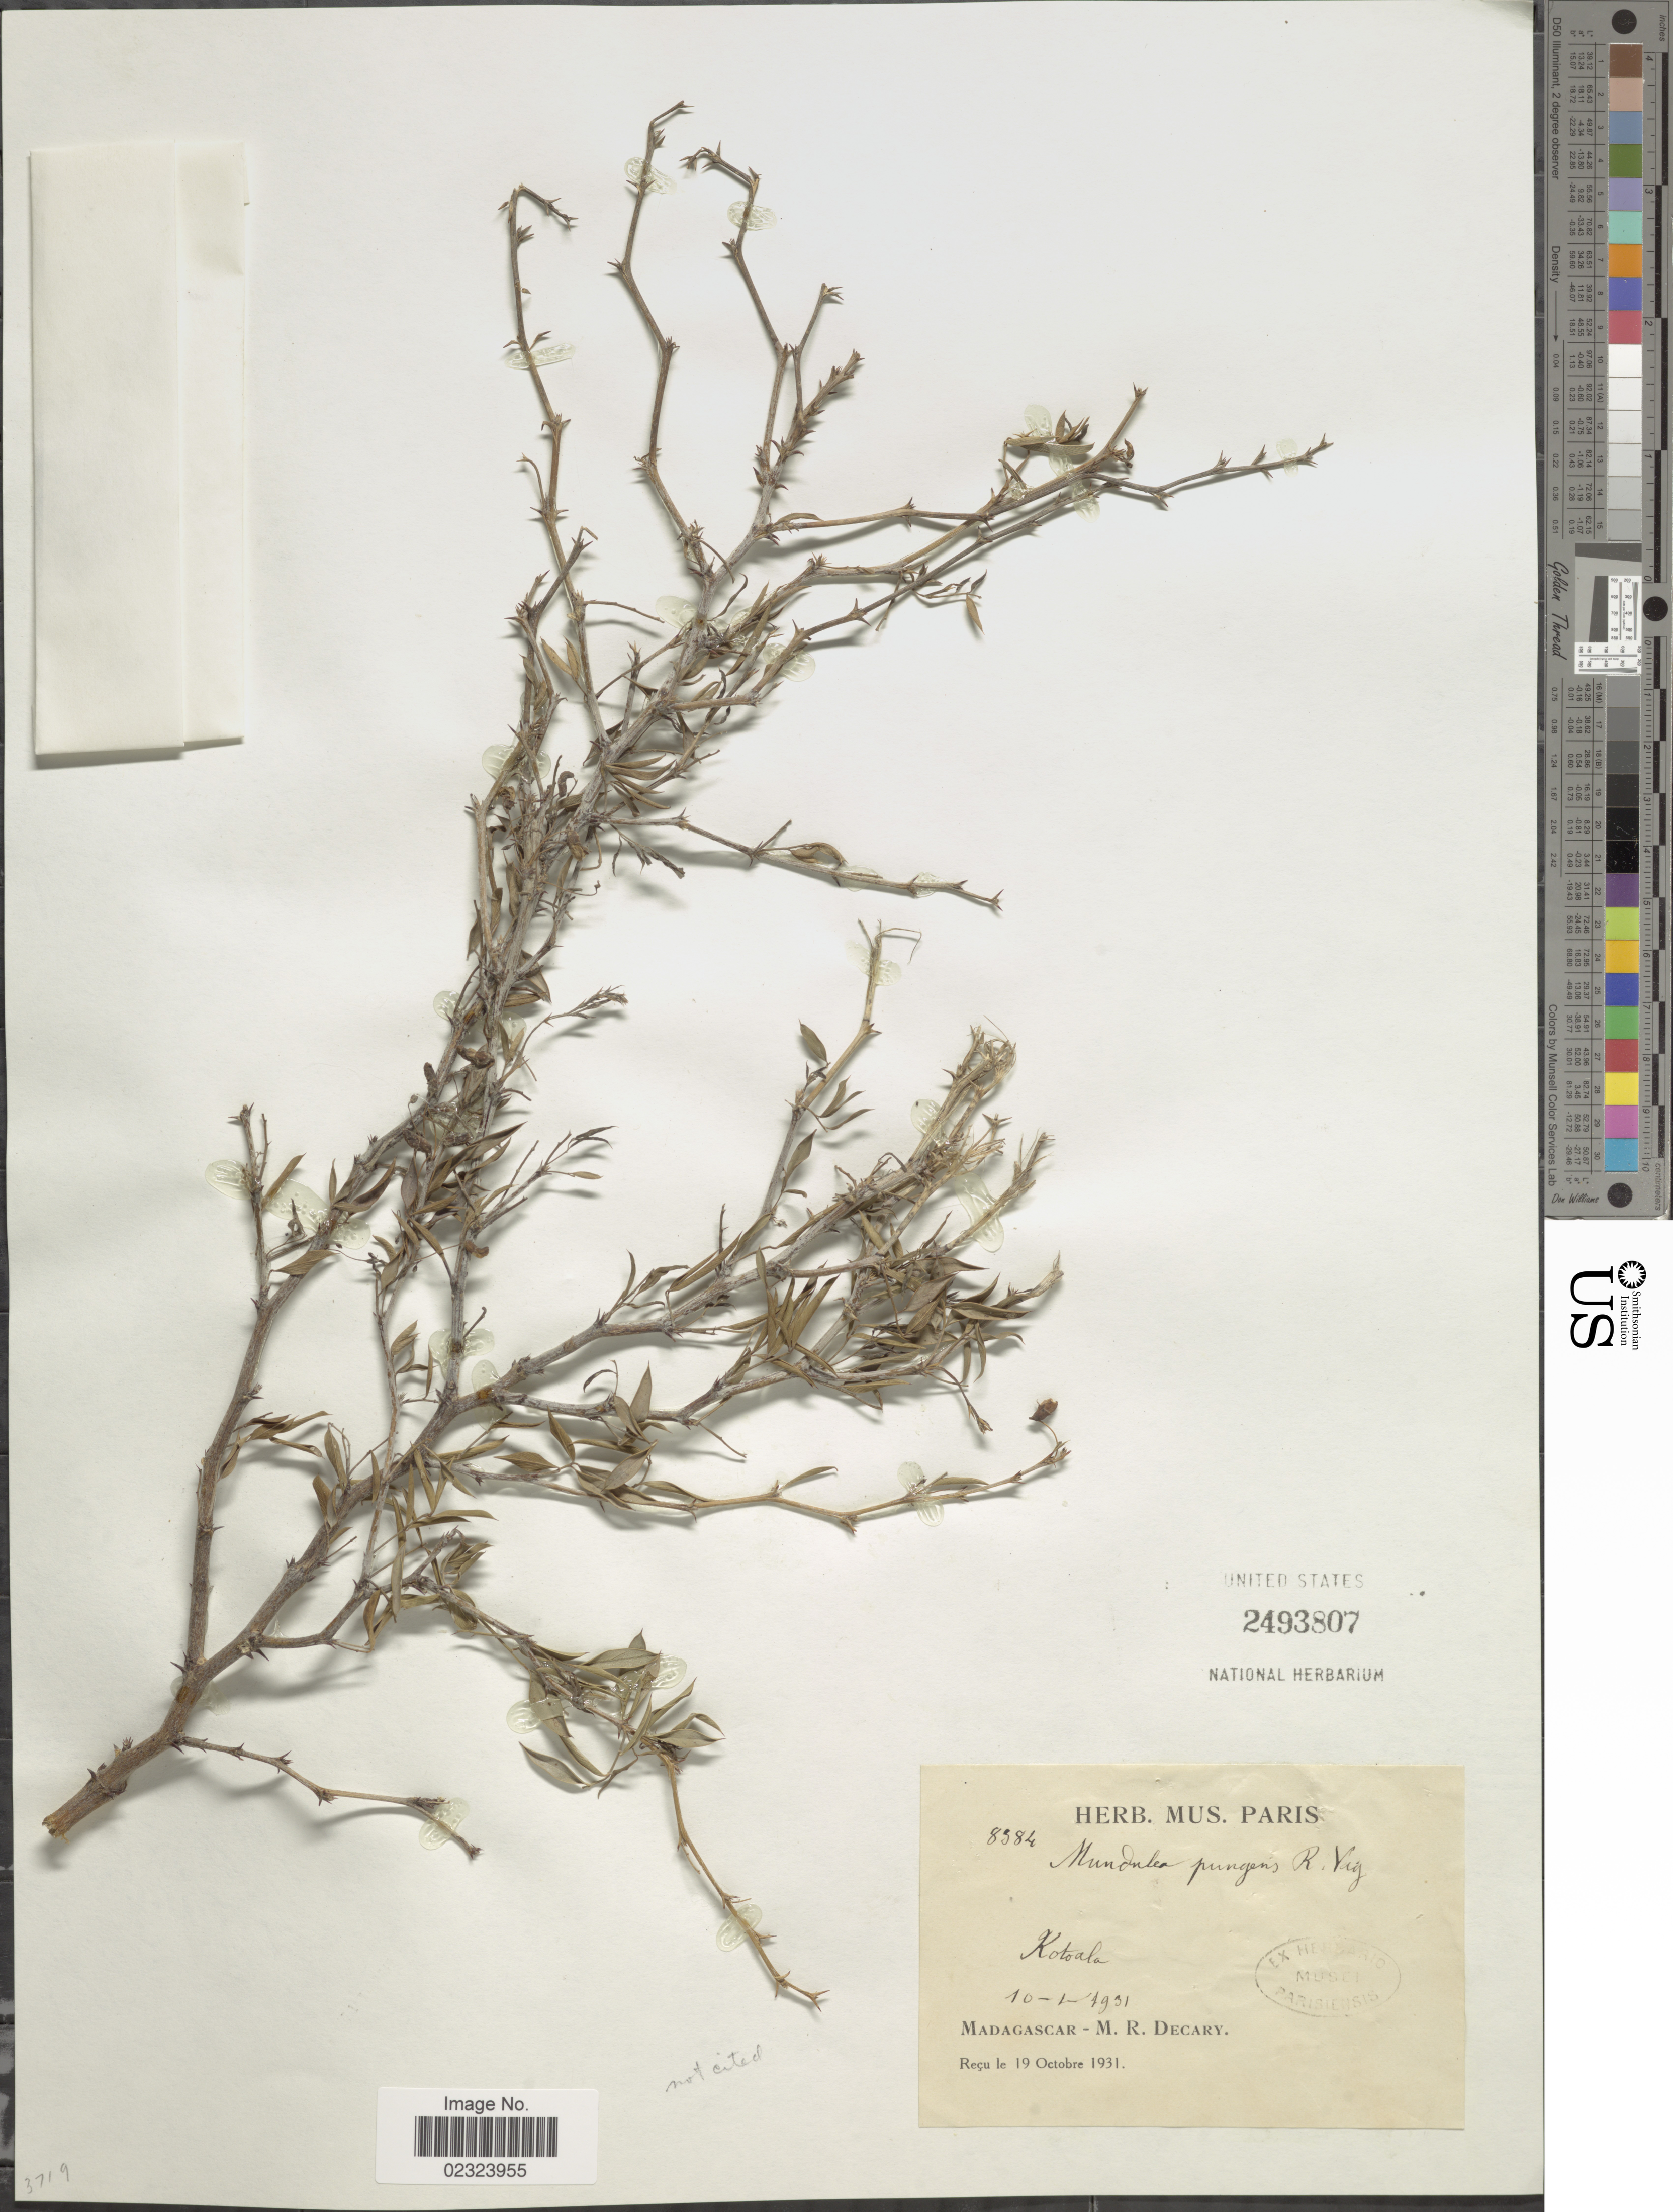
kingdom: Plantae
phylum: Tracheophyta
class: Magnoliopsida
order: Fabales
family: Fabaceae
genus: Mundulea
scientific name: Mundulea pungens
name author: R. Vig.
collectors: R. Decary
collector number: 8384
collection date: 1931-01-10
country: Madagascar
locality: Kotoala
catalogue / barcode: US 2493807